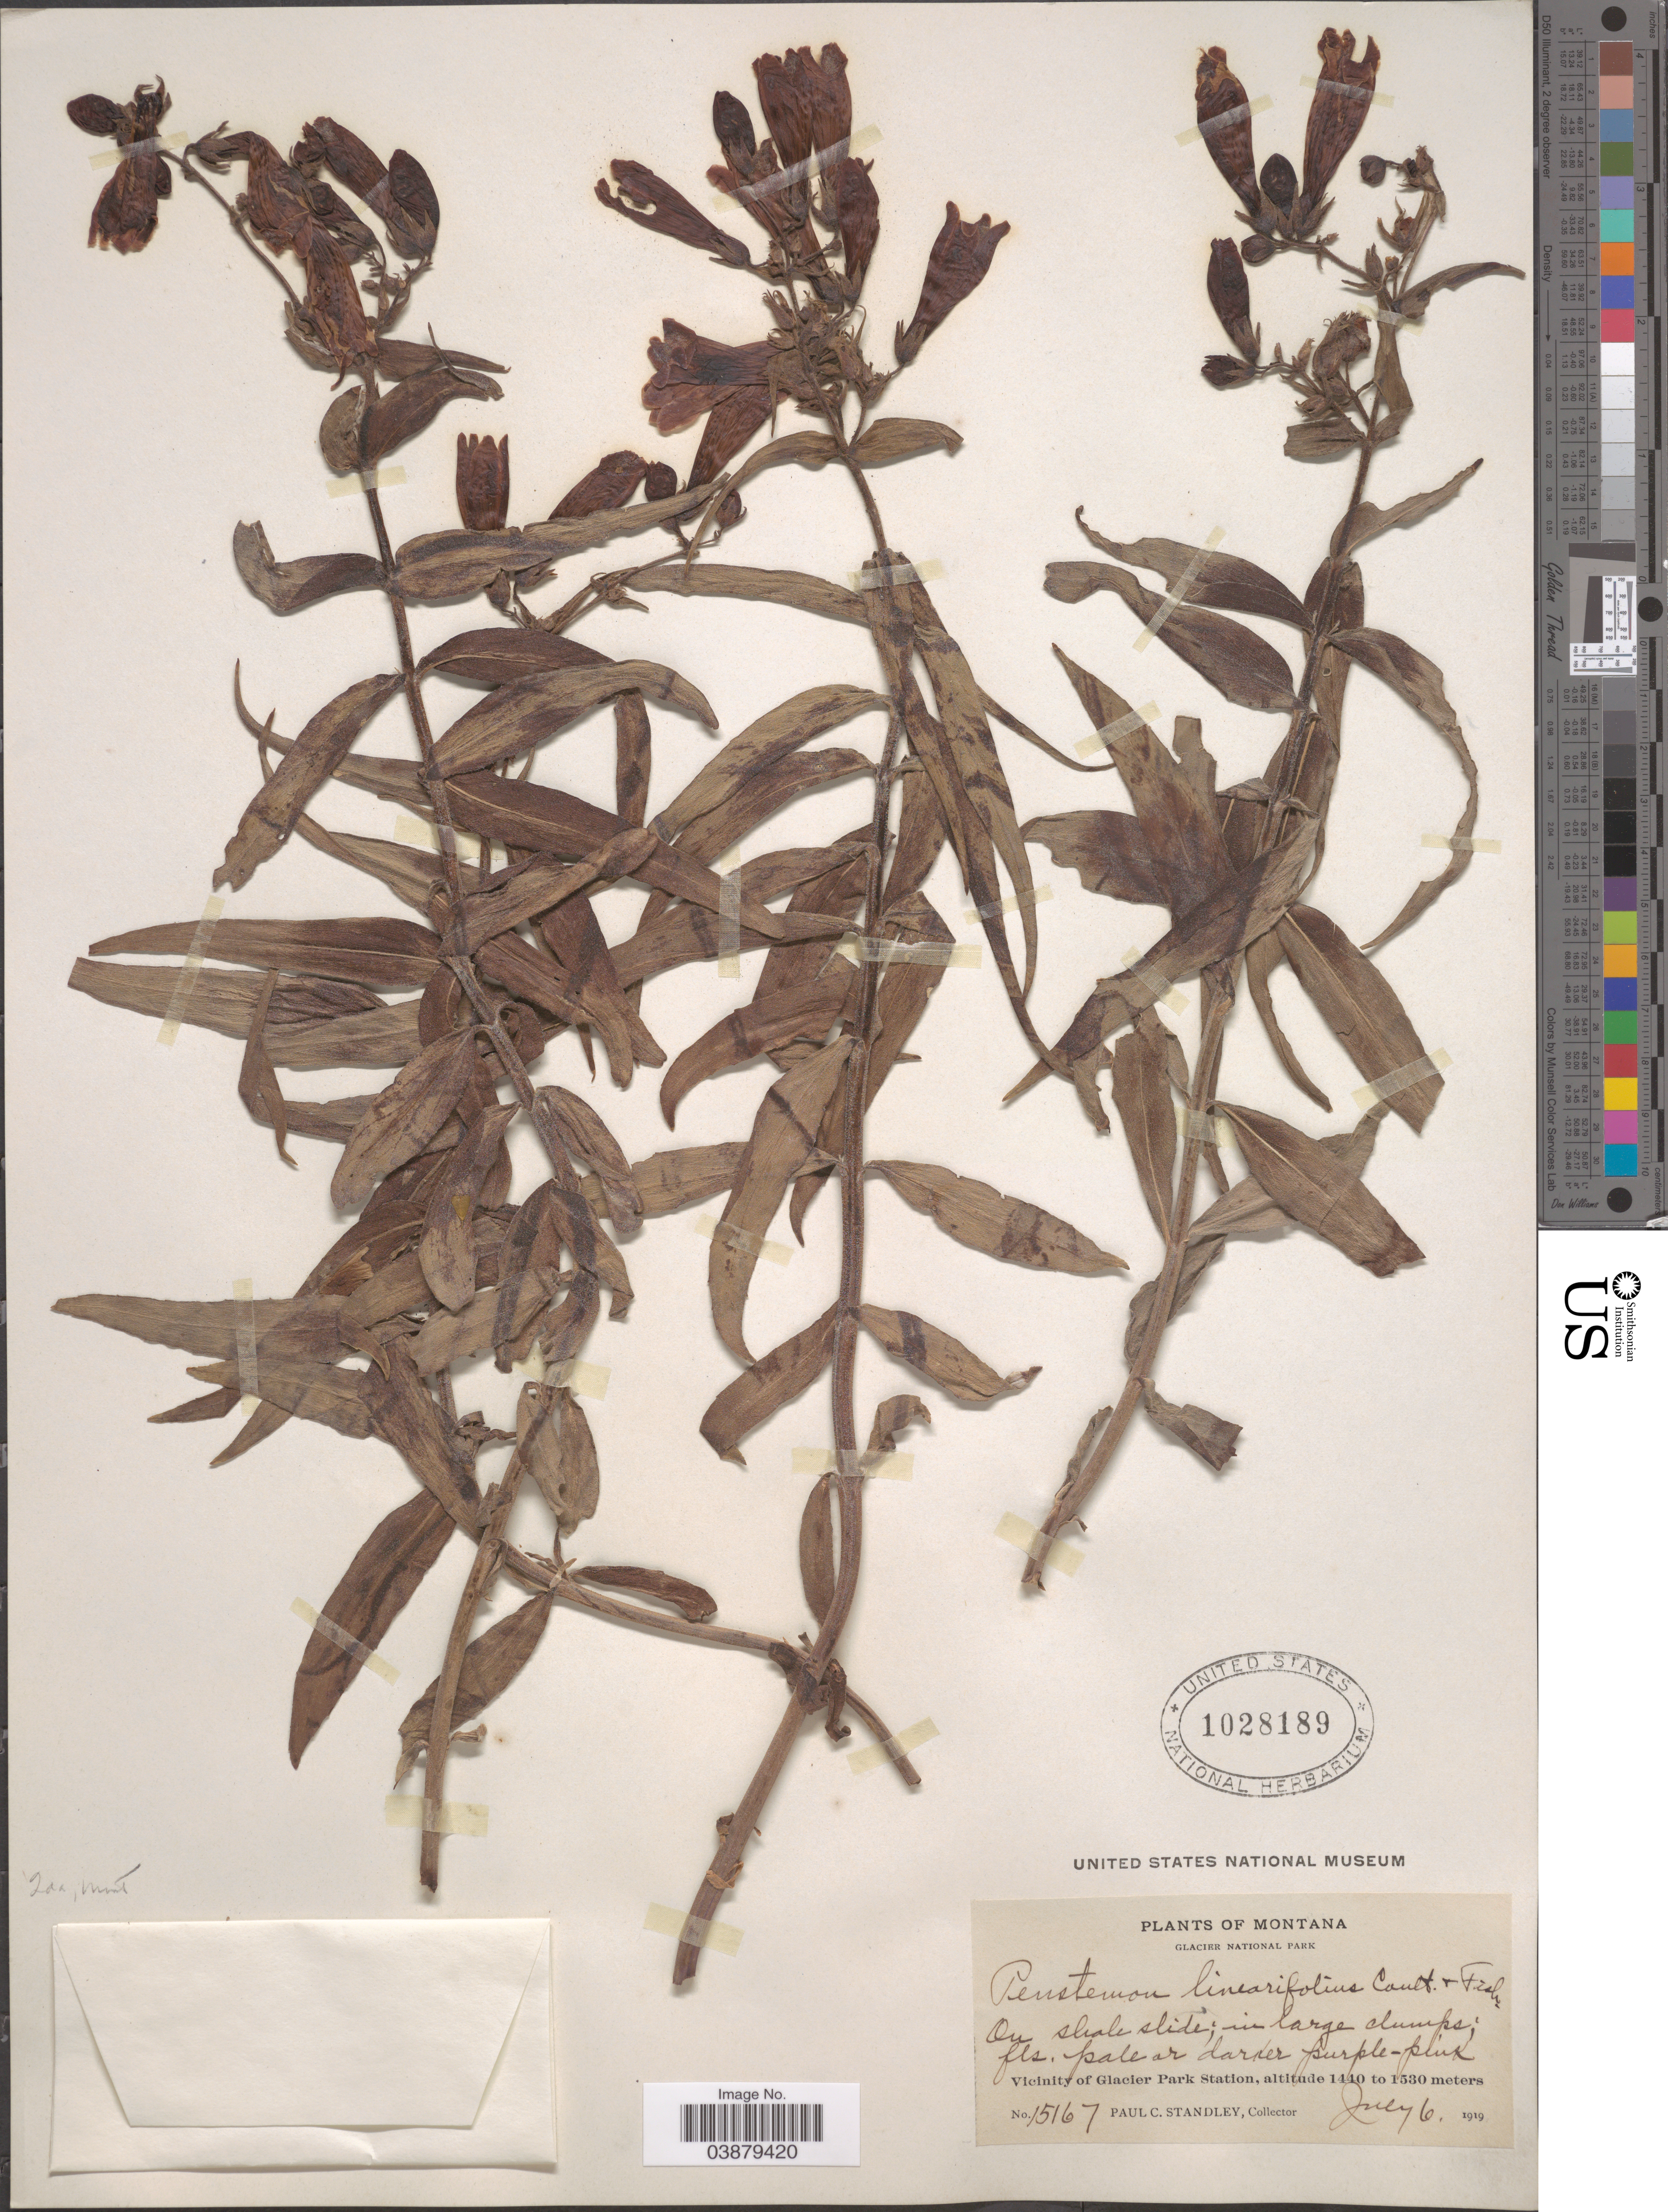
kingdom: Plantae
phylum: Tracheophyta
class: Magnoliopsida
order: Lamiales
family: Plantaginaceae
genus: Penstemon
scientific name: Penstemon sp.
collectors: P. C. Standley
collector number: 15167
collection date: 1919-07-06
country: United States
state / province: Montana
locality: Glacier National Park. Vicinity of Glacier Park Station.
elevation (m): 1440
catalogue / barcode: US 1028189